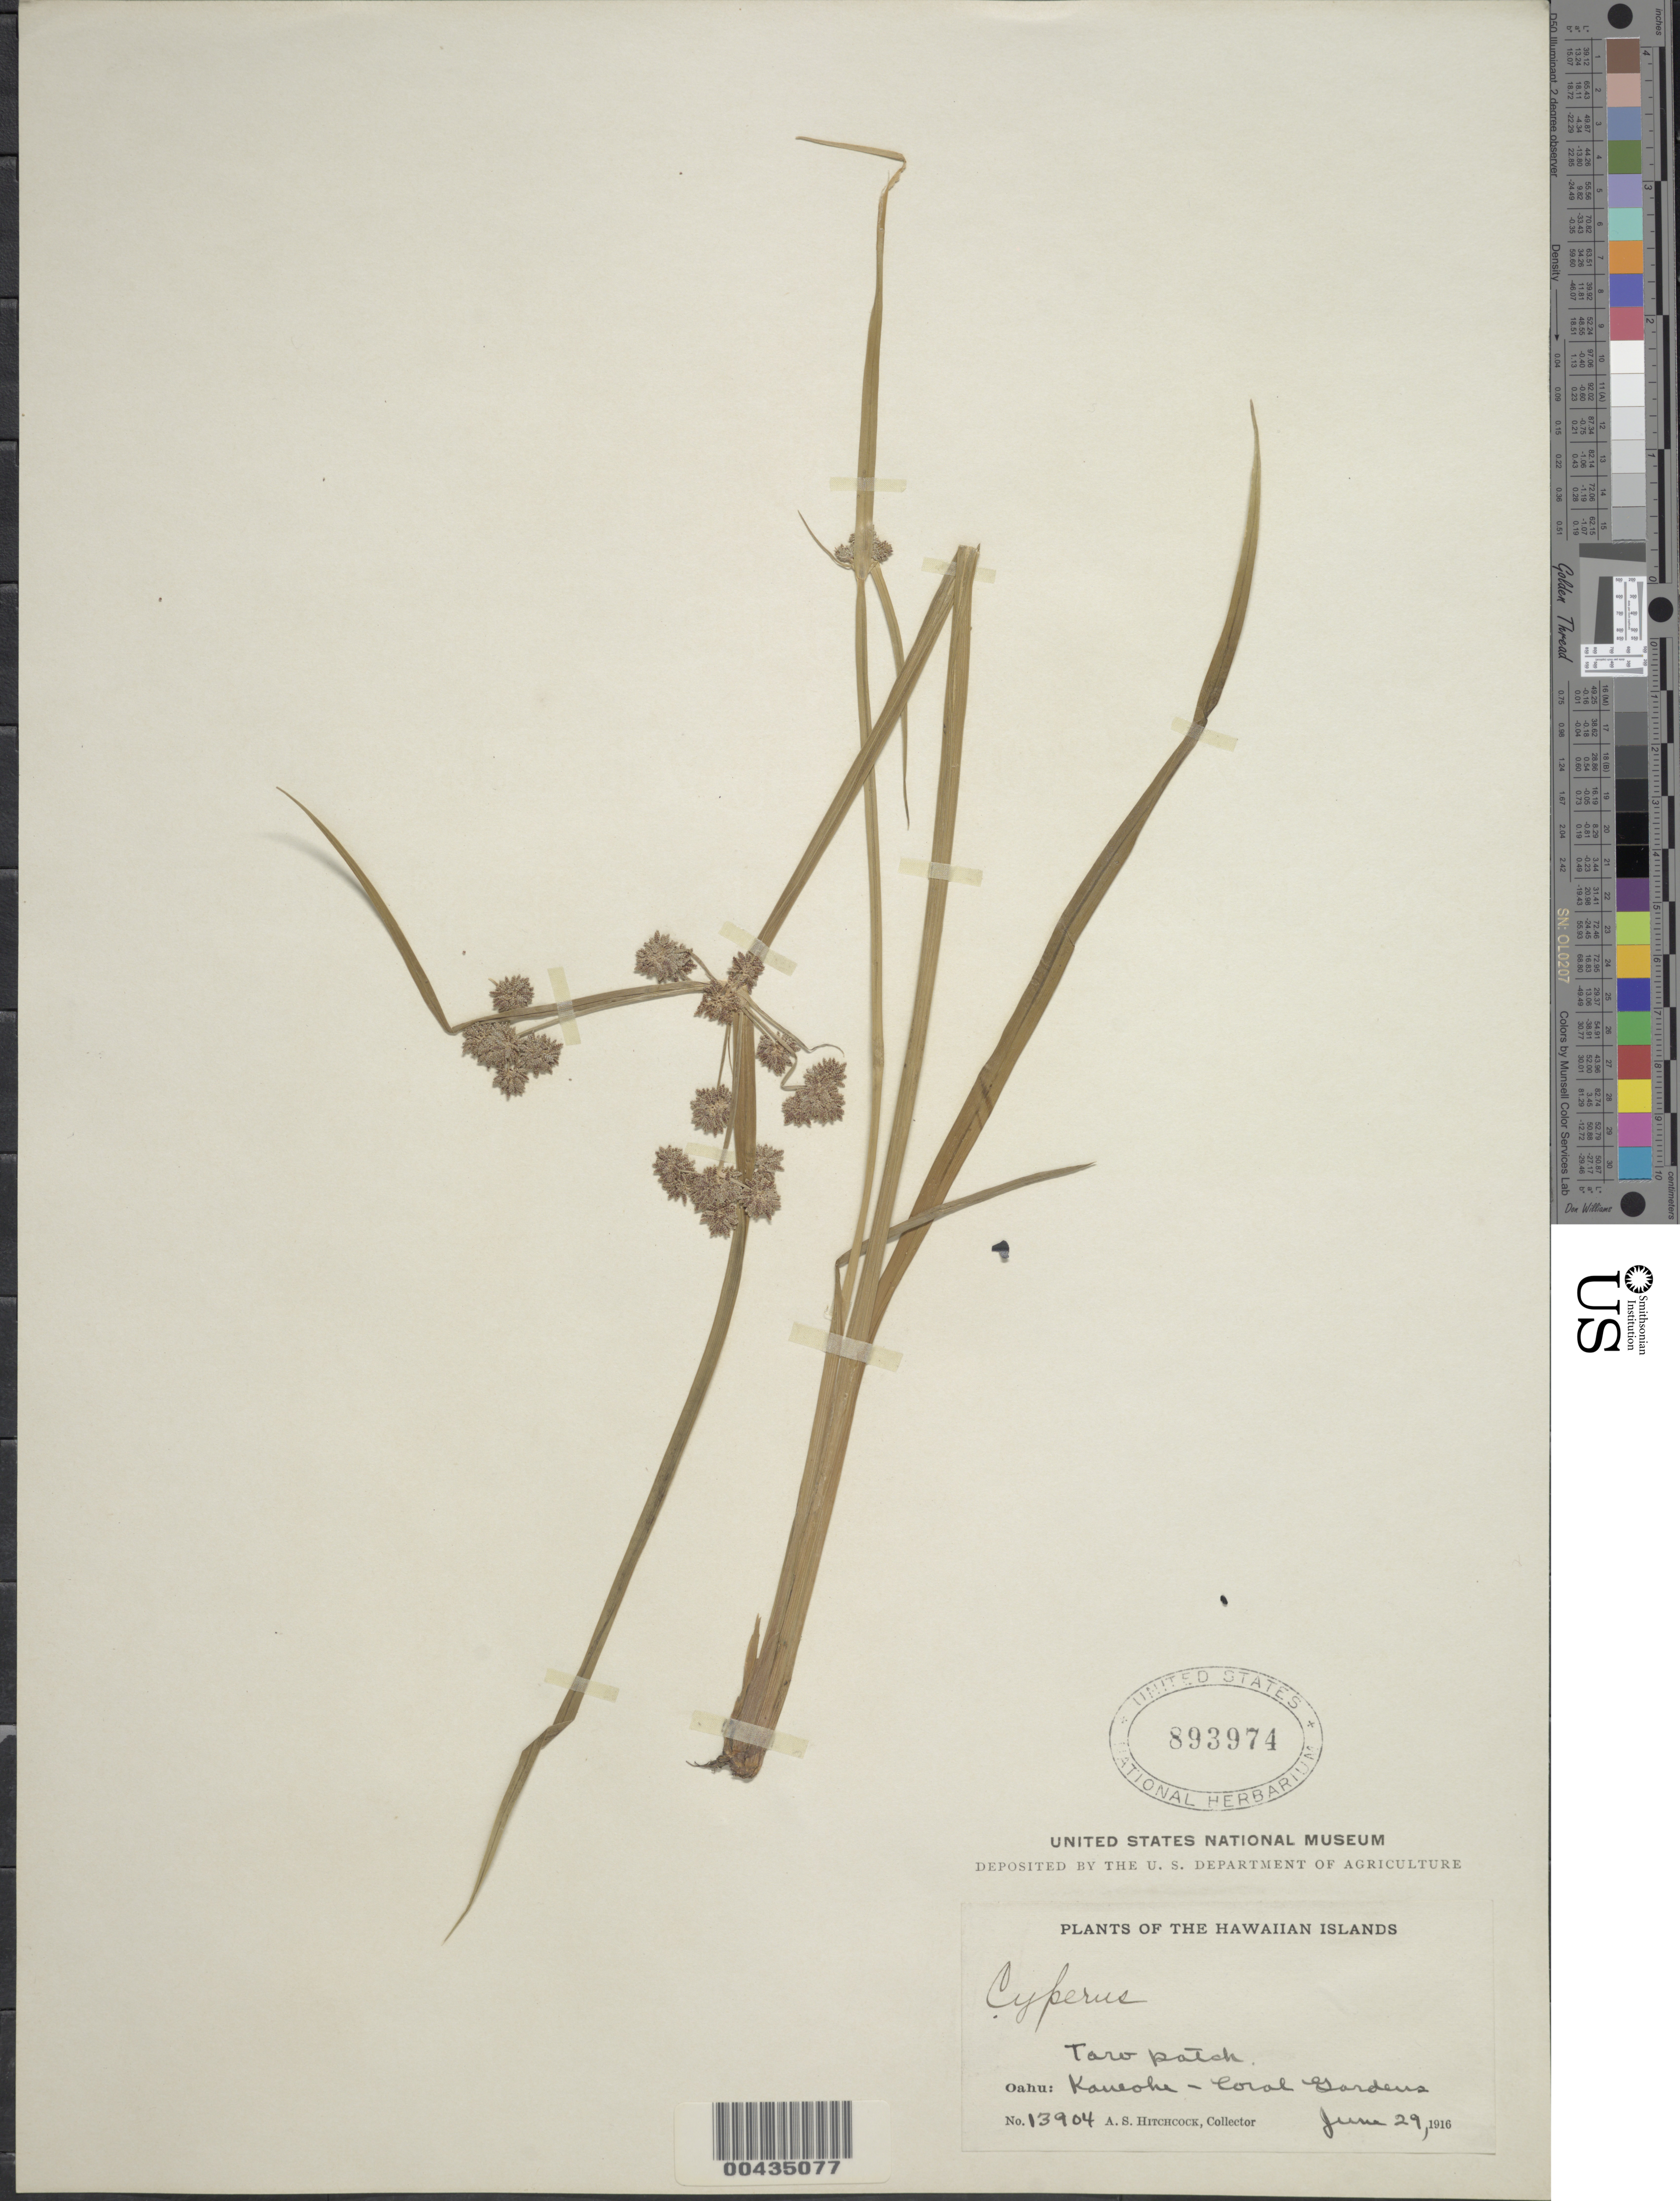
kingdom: Plantae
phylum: Tracheophyta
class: Liliopsida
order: Poales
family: Cyperaceae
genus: Cyperus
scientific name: Cyperus difformis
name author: L.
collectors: A. S. Hitchcock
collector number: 13904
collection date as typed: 29 Jun 1916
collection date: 1916-06-29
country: United States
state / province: Hawaii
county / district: Honolulu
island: Oahu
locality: Kaueohe - Coral Gardens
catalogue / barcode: US 893974